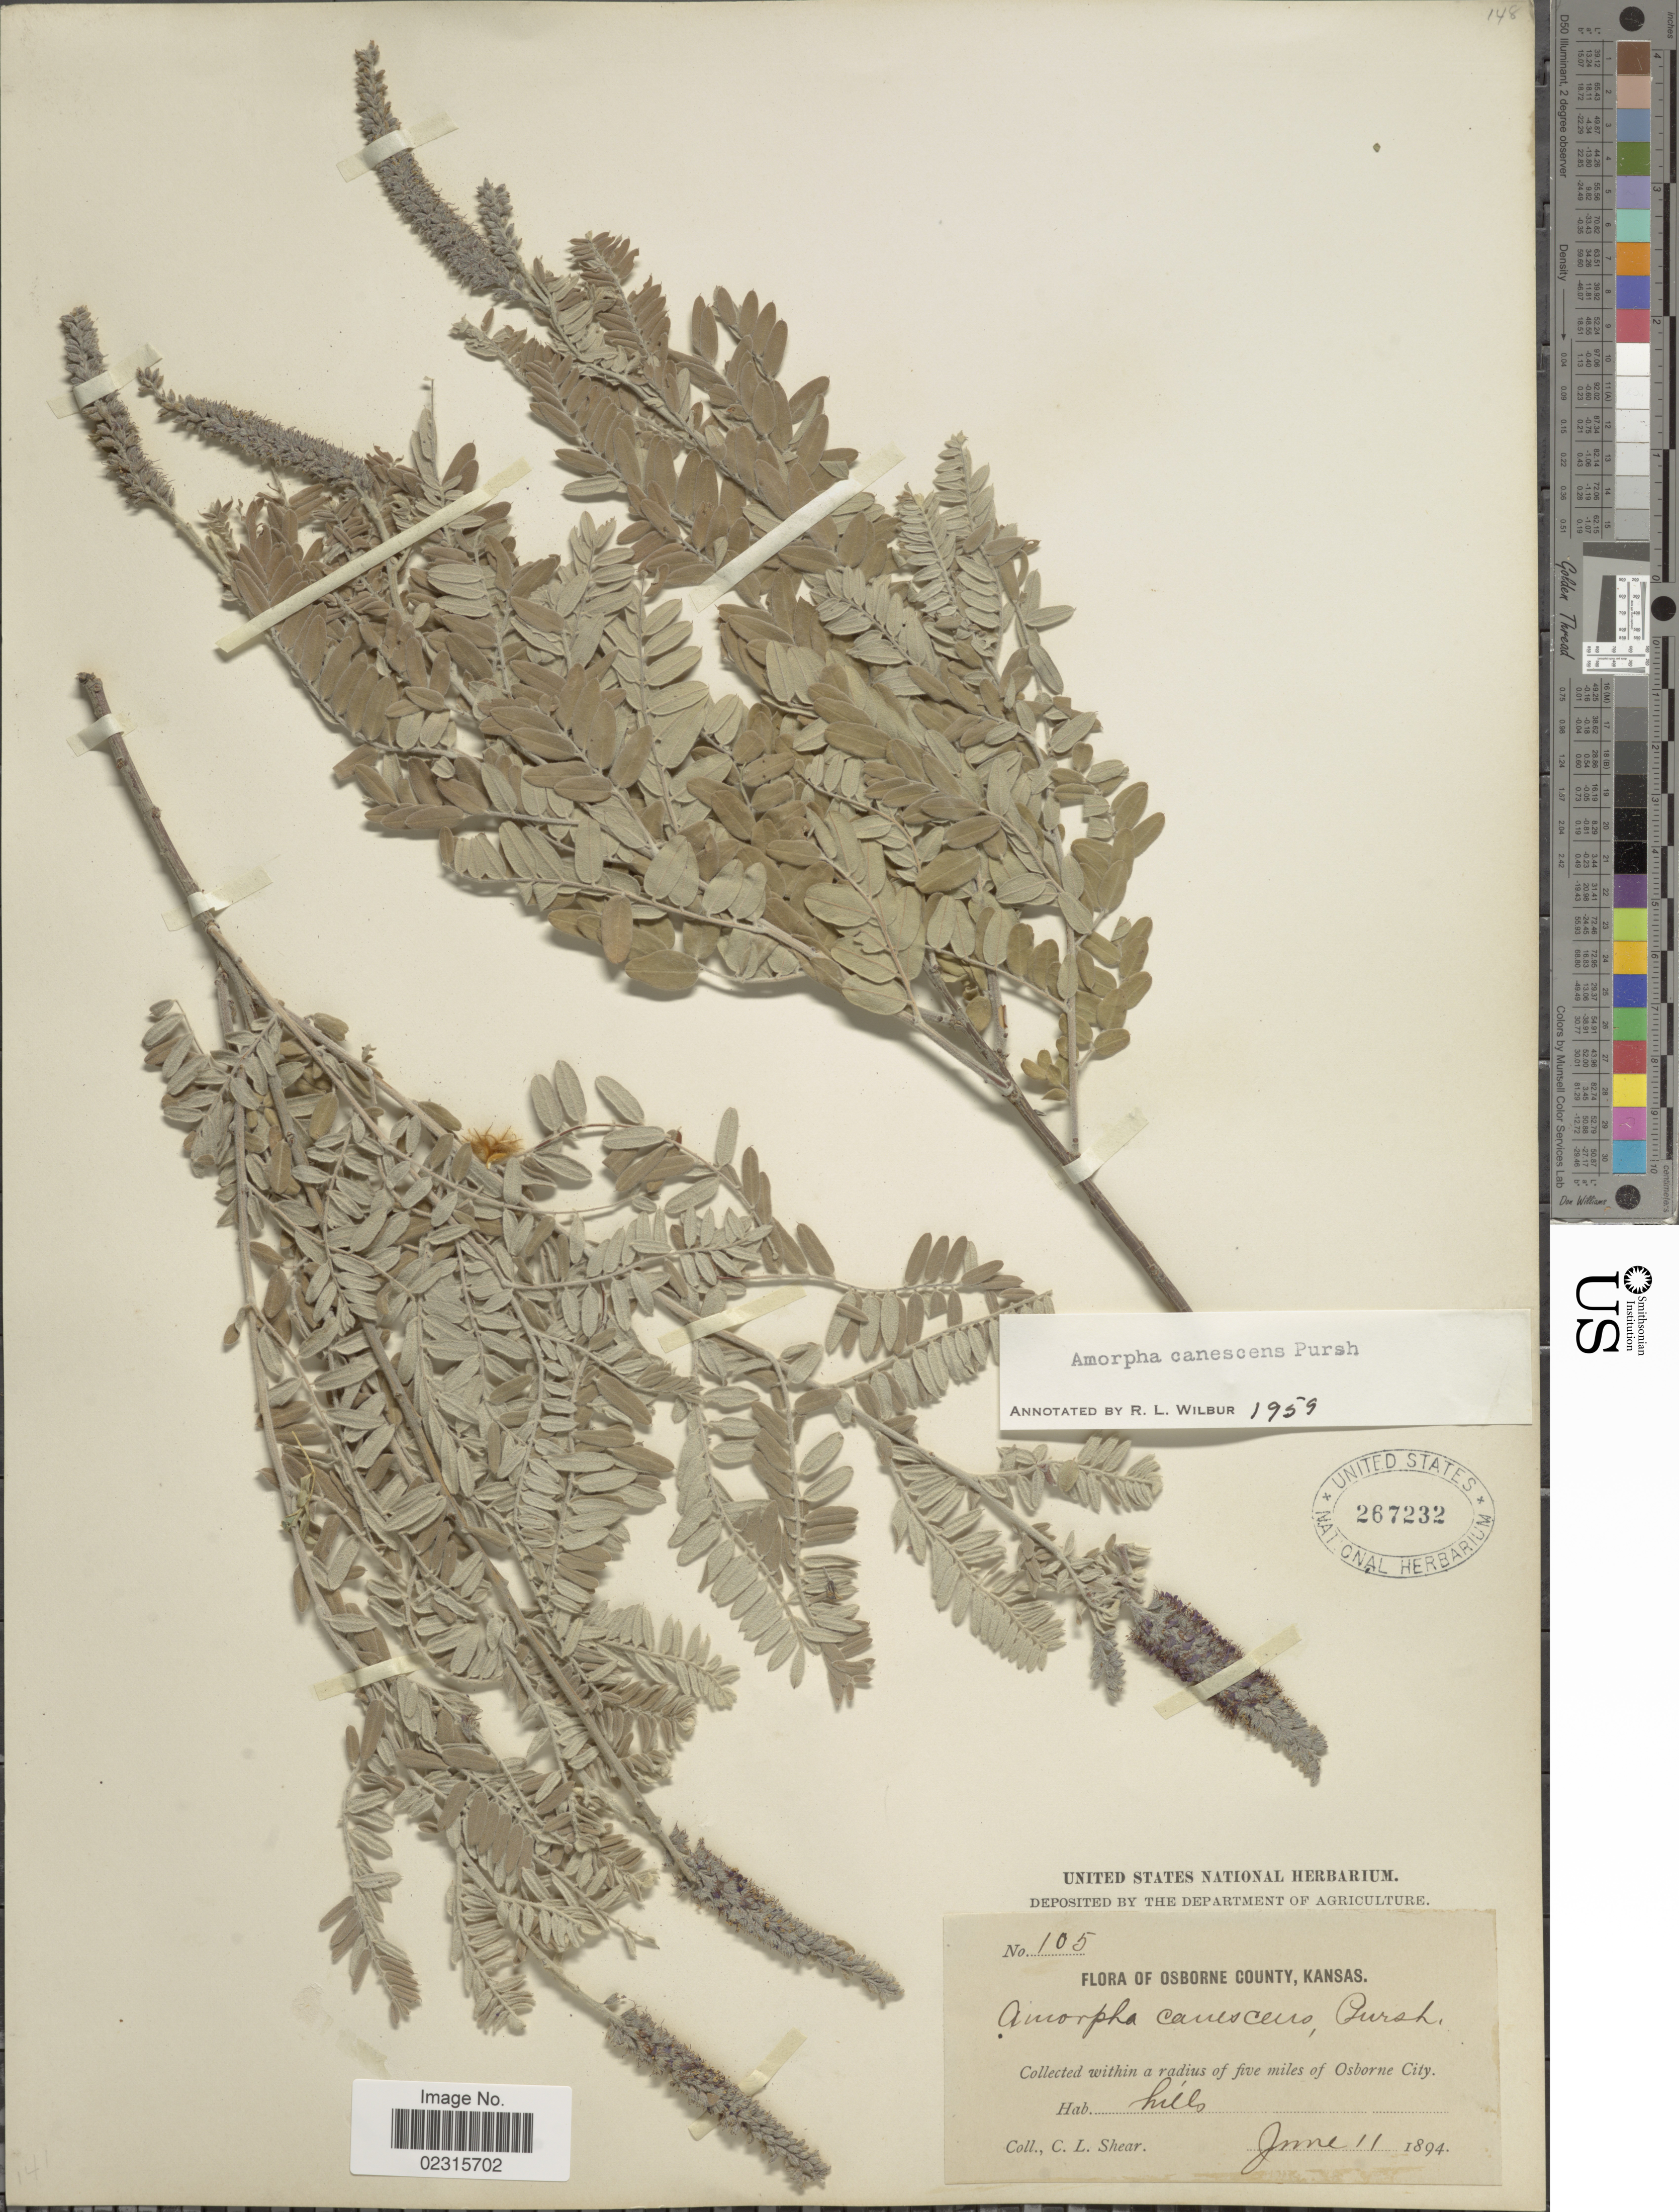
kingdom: Plantae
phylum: Tracheophyta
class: Magnoliopsida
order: Fabales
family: Fabaceae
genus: Amorpha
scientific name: Amorpha canescens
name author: Pursh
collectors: C. L. Shear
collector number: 105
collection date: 1894-06-11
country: United States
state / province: Kansas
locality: Osborne County, Kansas, Within a radius of five miles of Osborne City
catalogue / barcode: US 267232